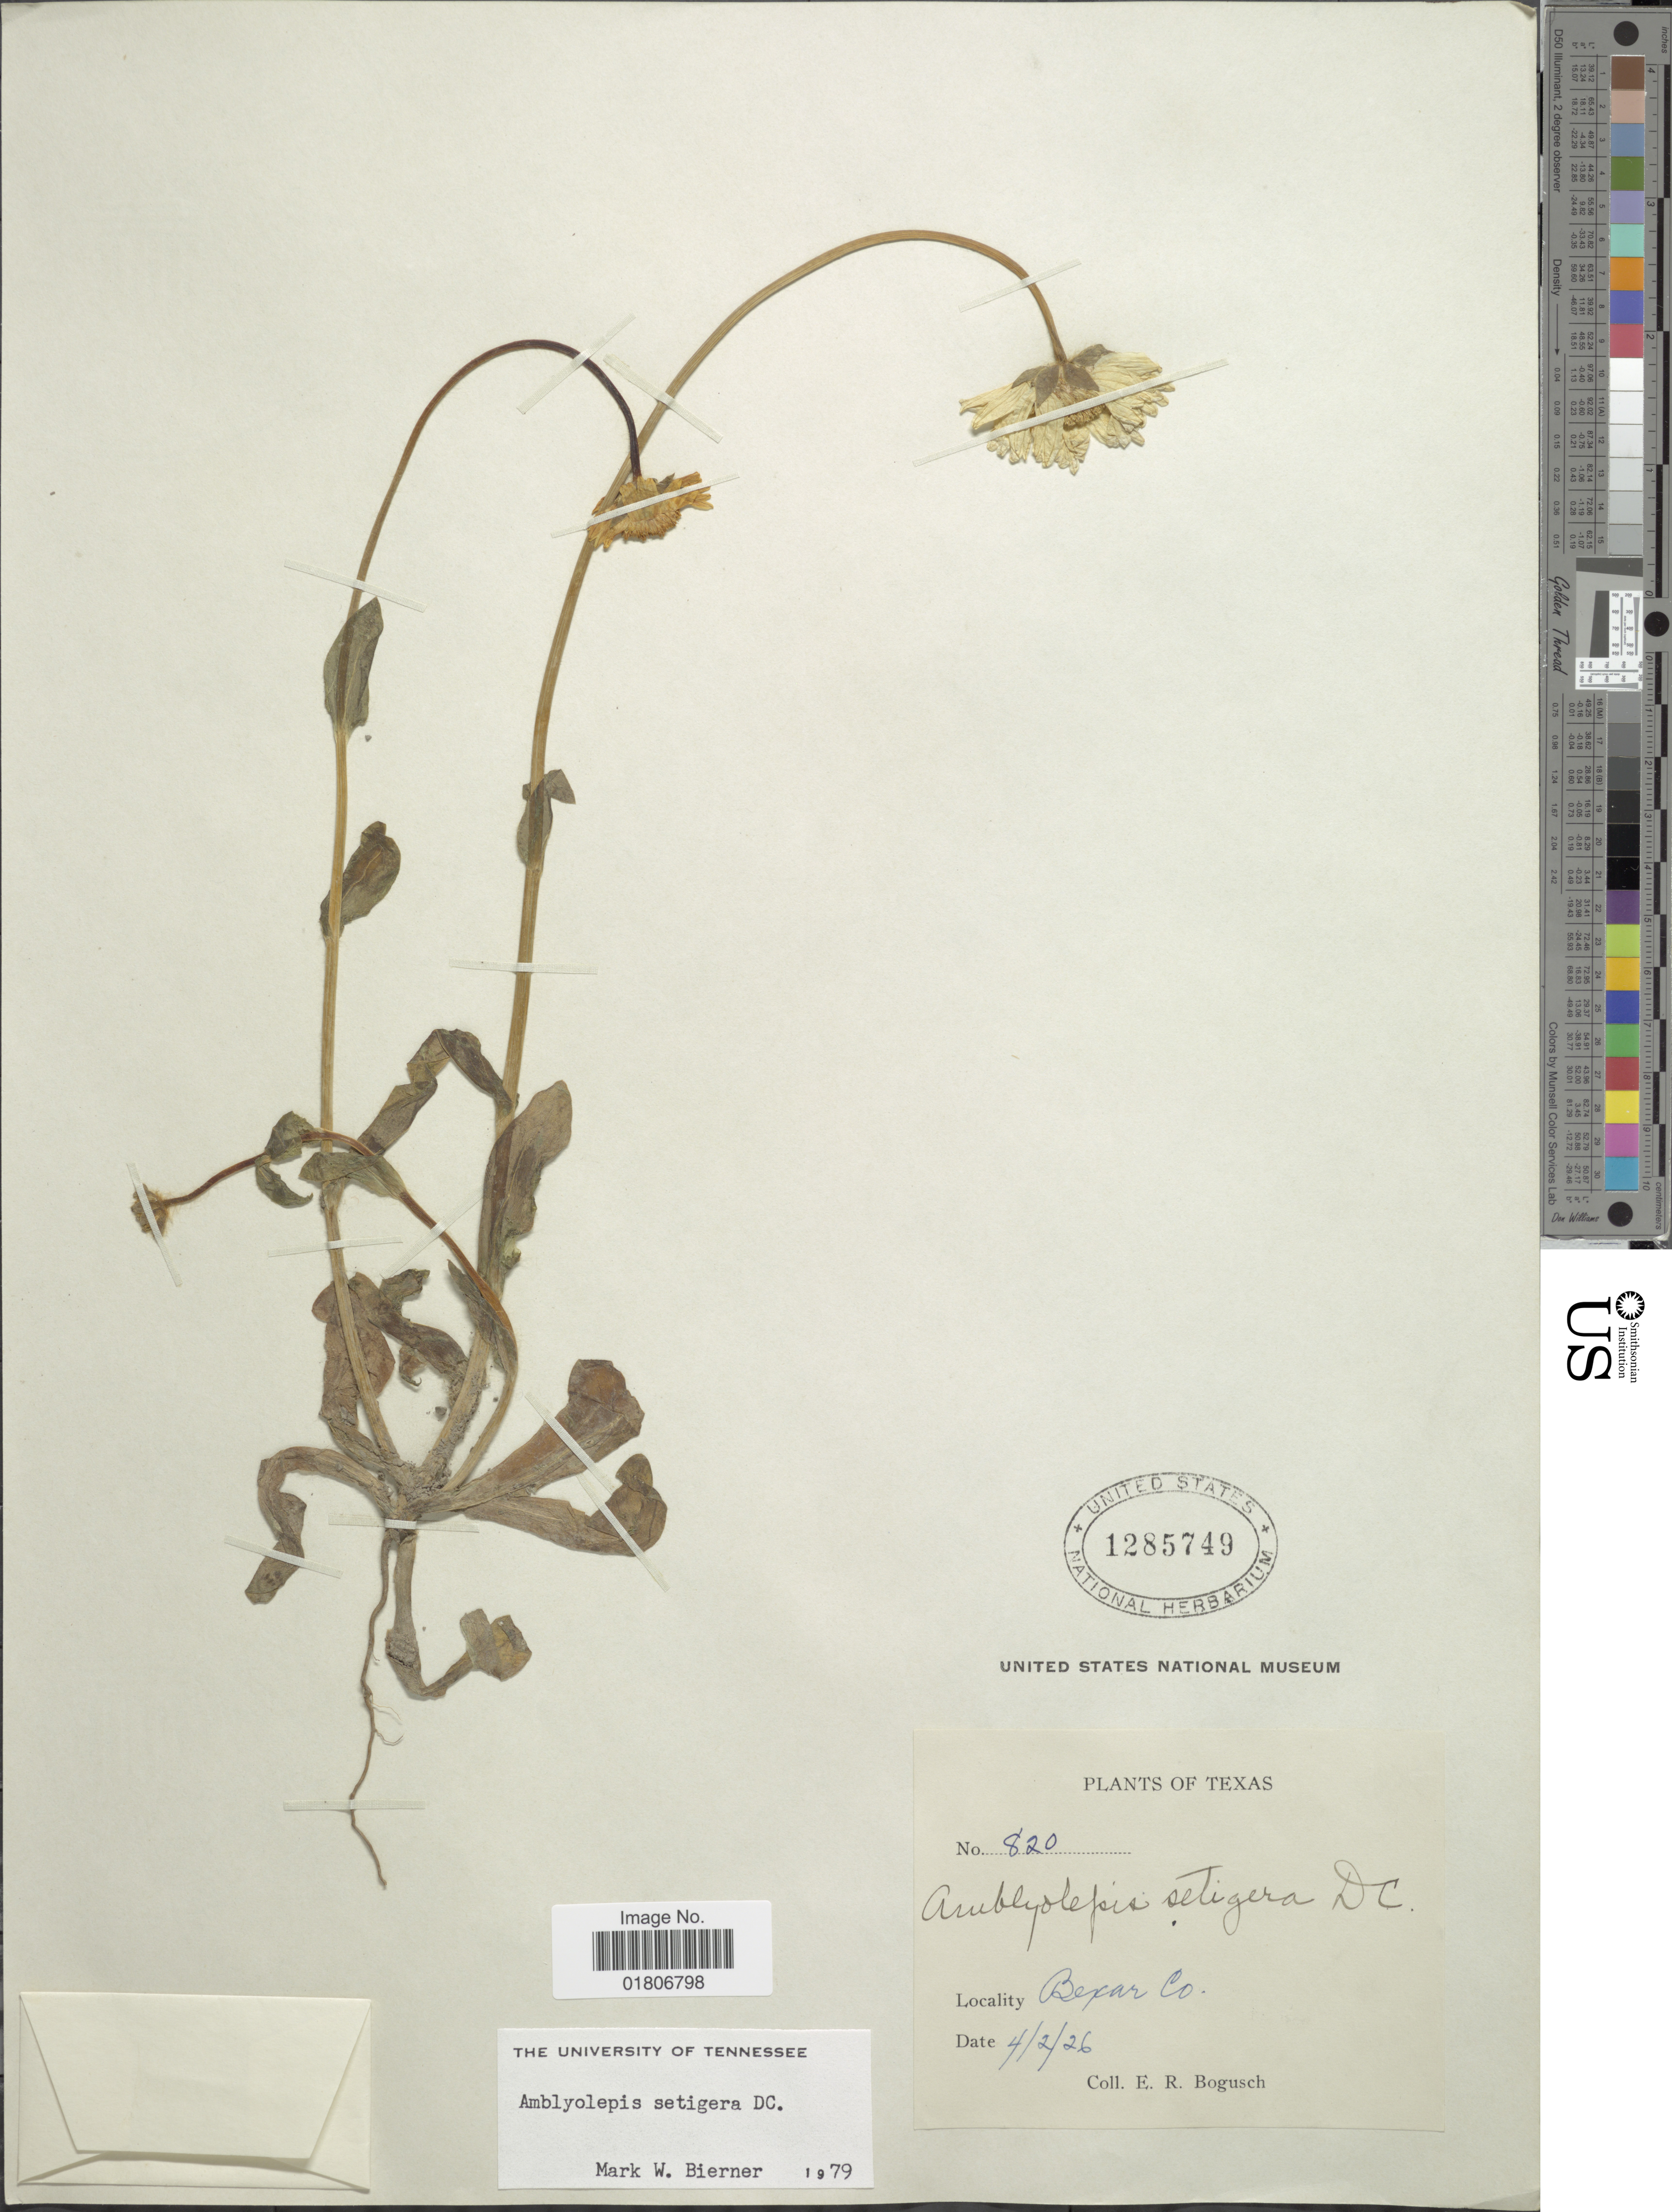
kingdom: Plantae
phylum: Tracheophyta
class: Magnoliopsida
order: Asterales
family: Asteraceae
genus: Amblyolepis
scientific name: Amblyolepis setigera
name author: DC.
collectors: E. Bogusch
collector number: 820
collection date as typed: Transcribed d/m/y: 2/4/26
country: United States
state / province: Texas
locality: Bexar Co.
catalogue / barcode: US 1285749